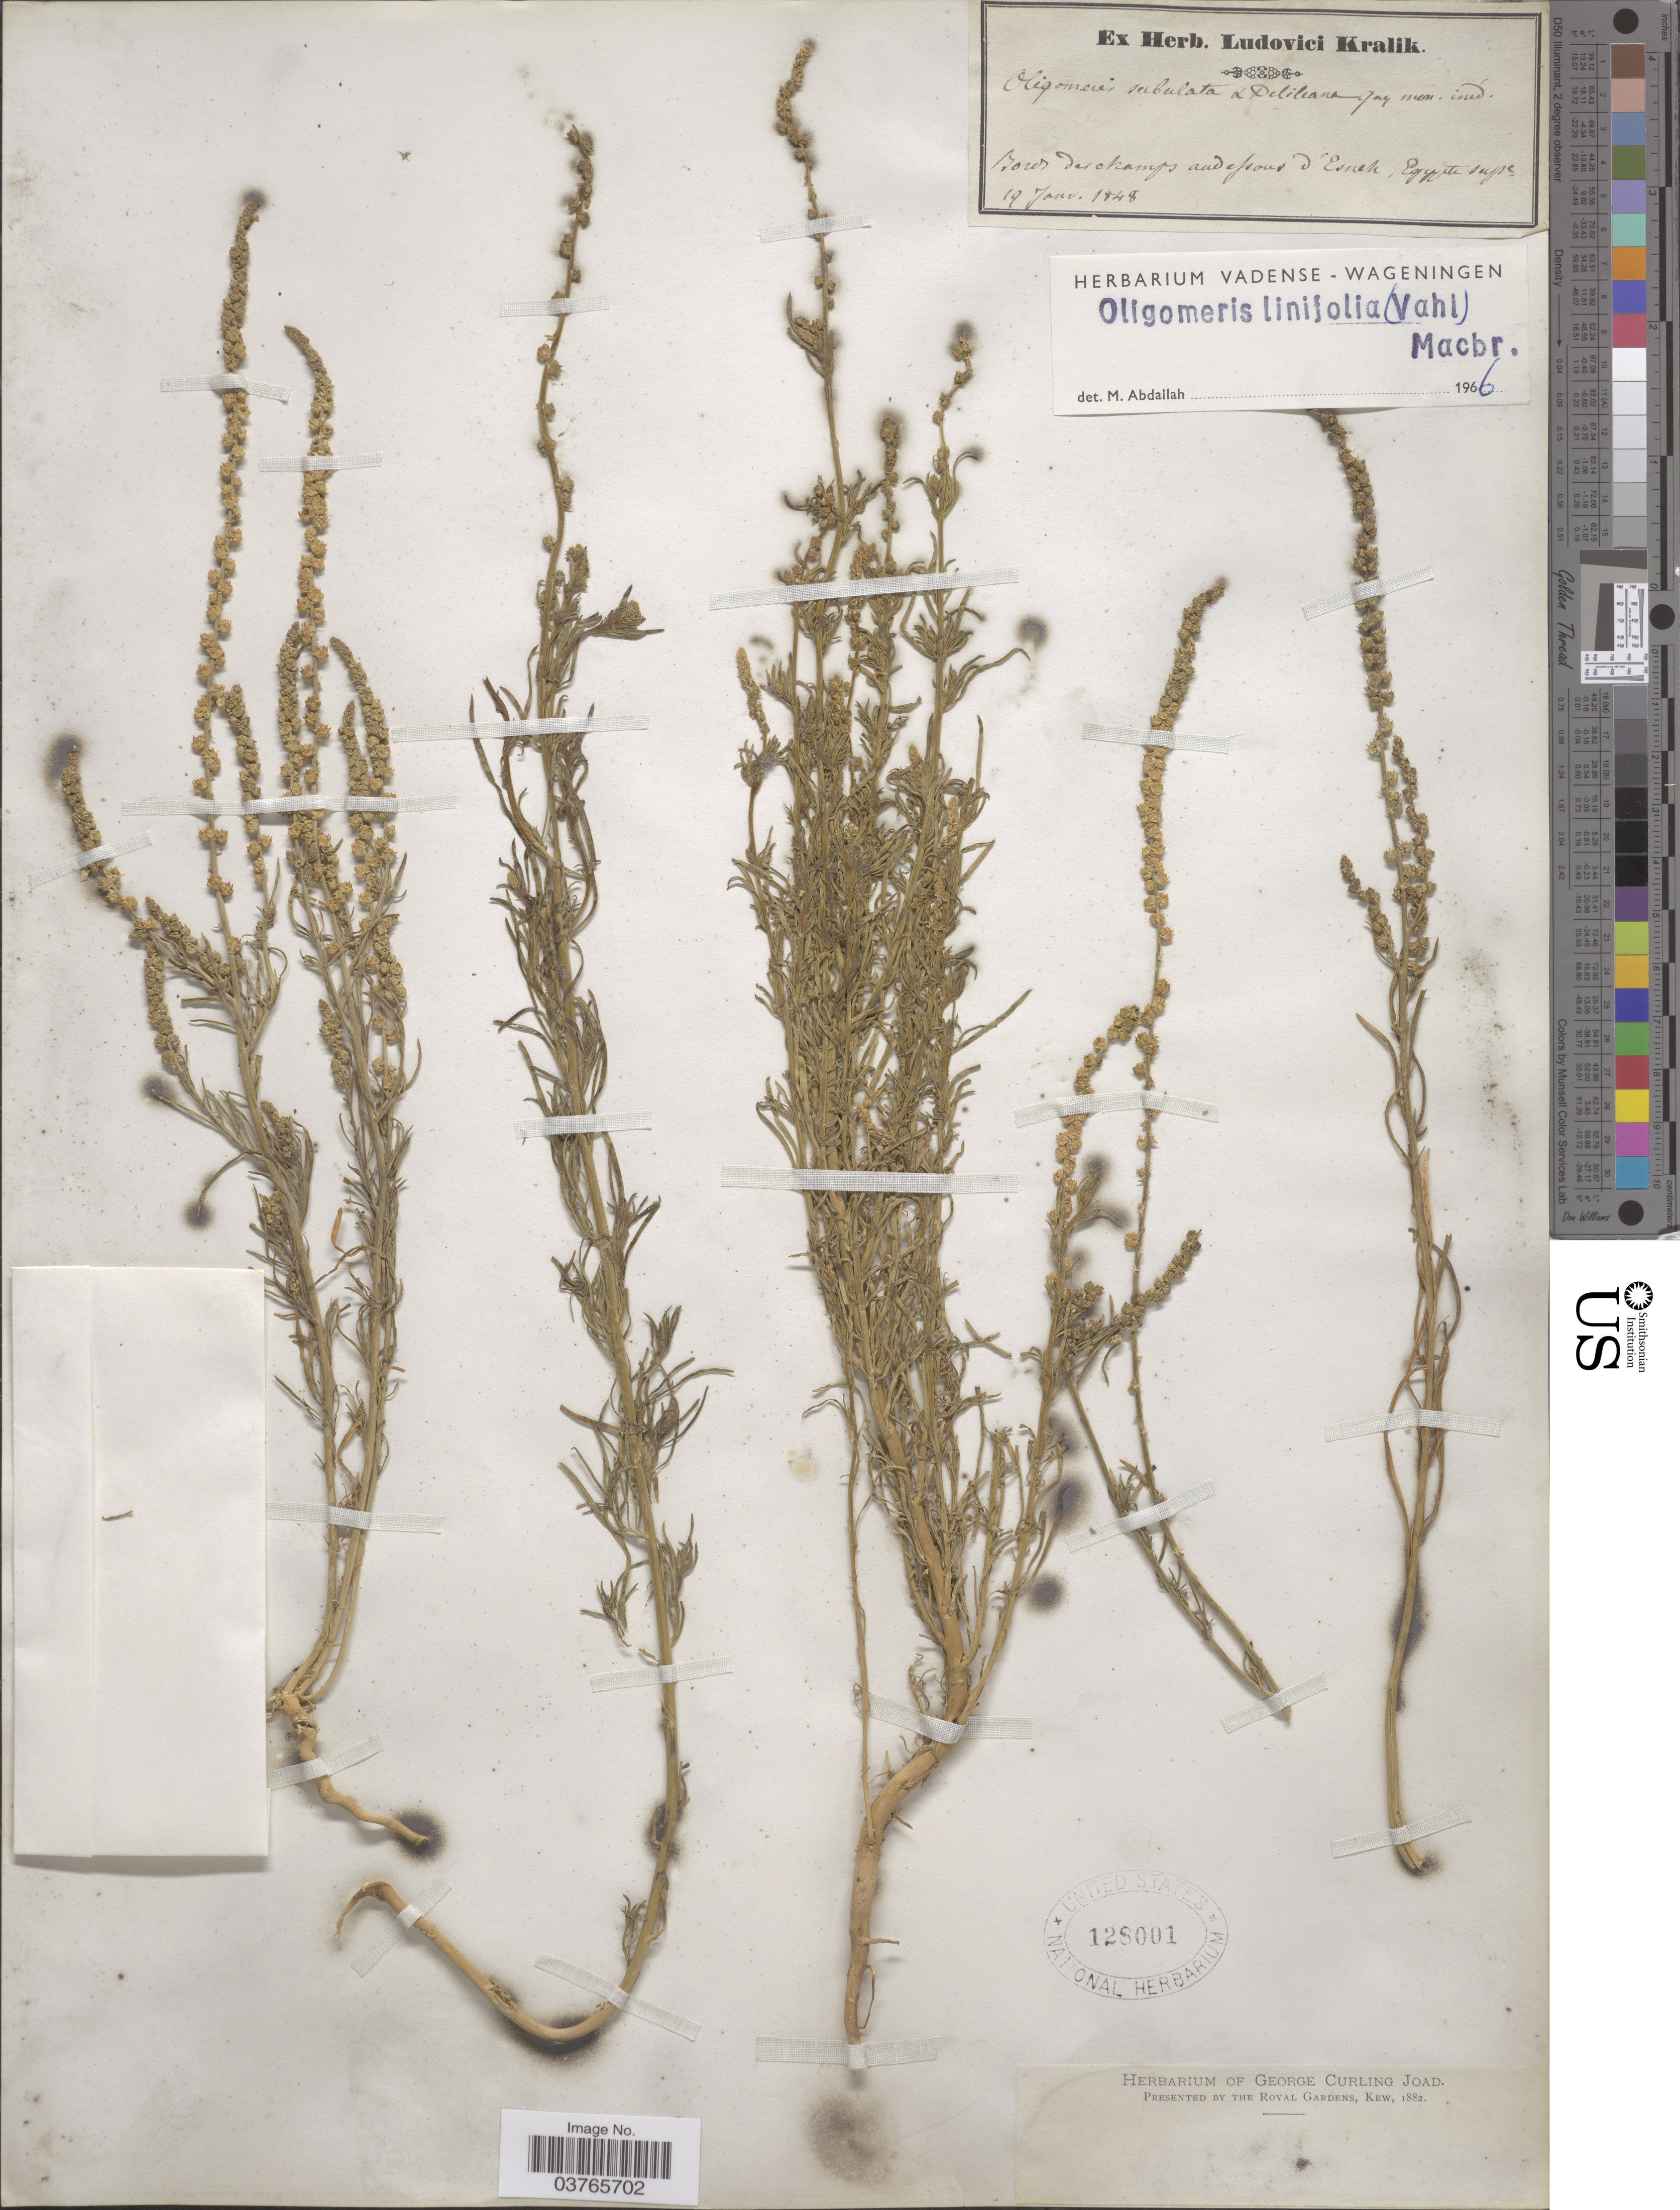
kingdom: Plantae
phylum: Tracheophyta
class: Magnoliopsida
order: Brassicales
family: Resedaceae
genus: Oligomeris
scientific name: Oligomeris linifolia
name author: (Vahl) J.F. Macbr.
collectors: ex herb. L. Kralik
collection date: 1848-01-19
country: Egypt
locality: Bords del champs au dessous d'Esnek, Egypte supe.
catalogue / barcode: US 128001